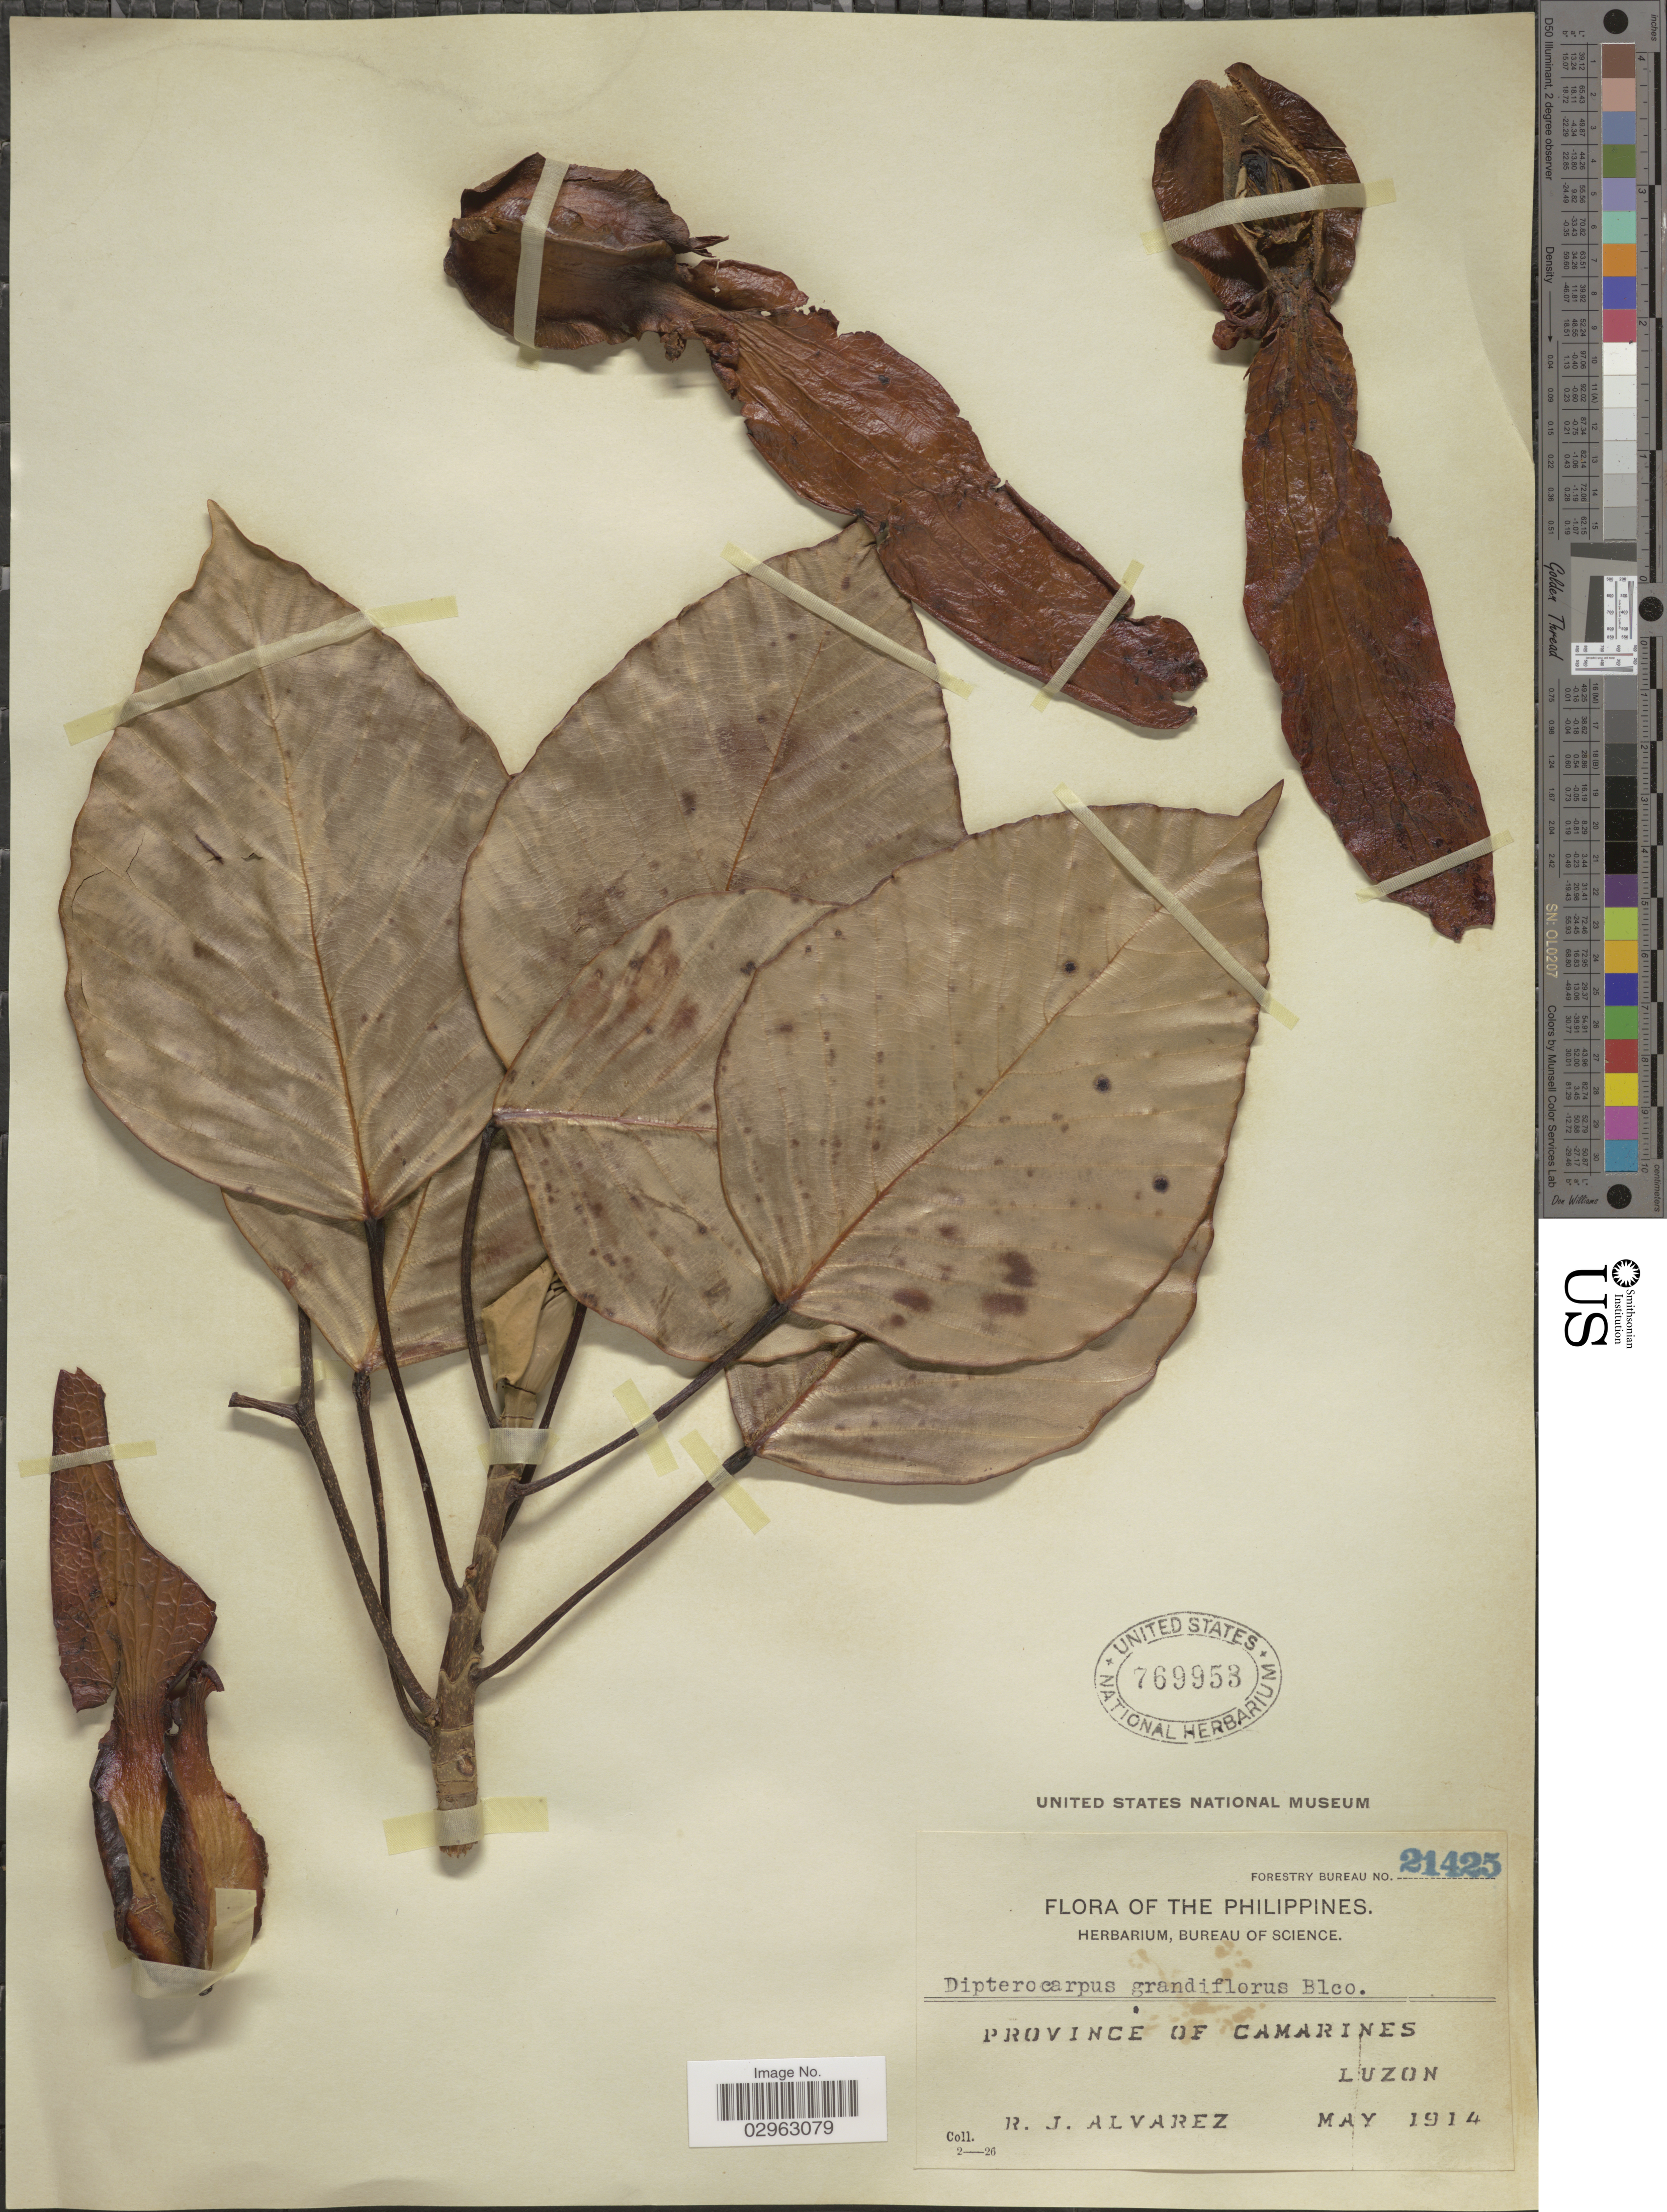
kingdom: Plantae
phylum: Tracheophyta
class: Magnoliopsida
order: Malvales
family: Dipterocarpaceae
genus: Dipterocarpus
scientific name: Dipterocarpus grandiflorus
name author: (Blanco) Blanco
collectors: R. Alvarez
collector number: Forestry Bureau 21425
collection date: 1914-05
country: Philippines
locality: Province of Camarines, Luzon.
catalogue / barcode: US 769953